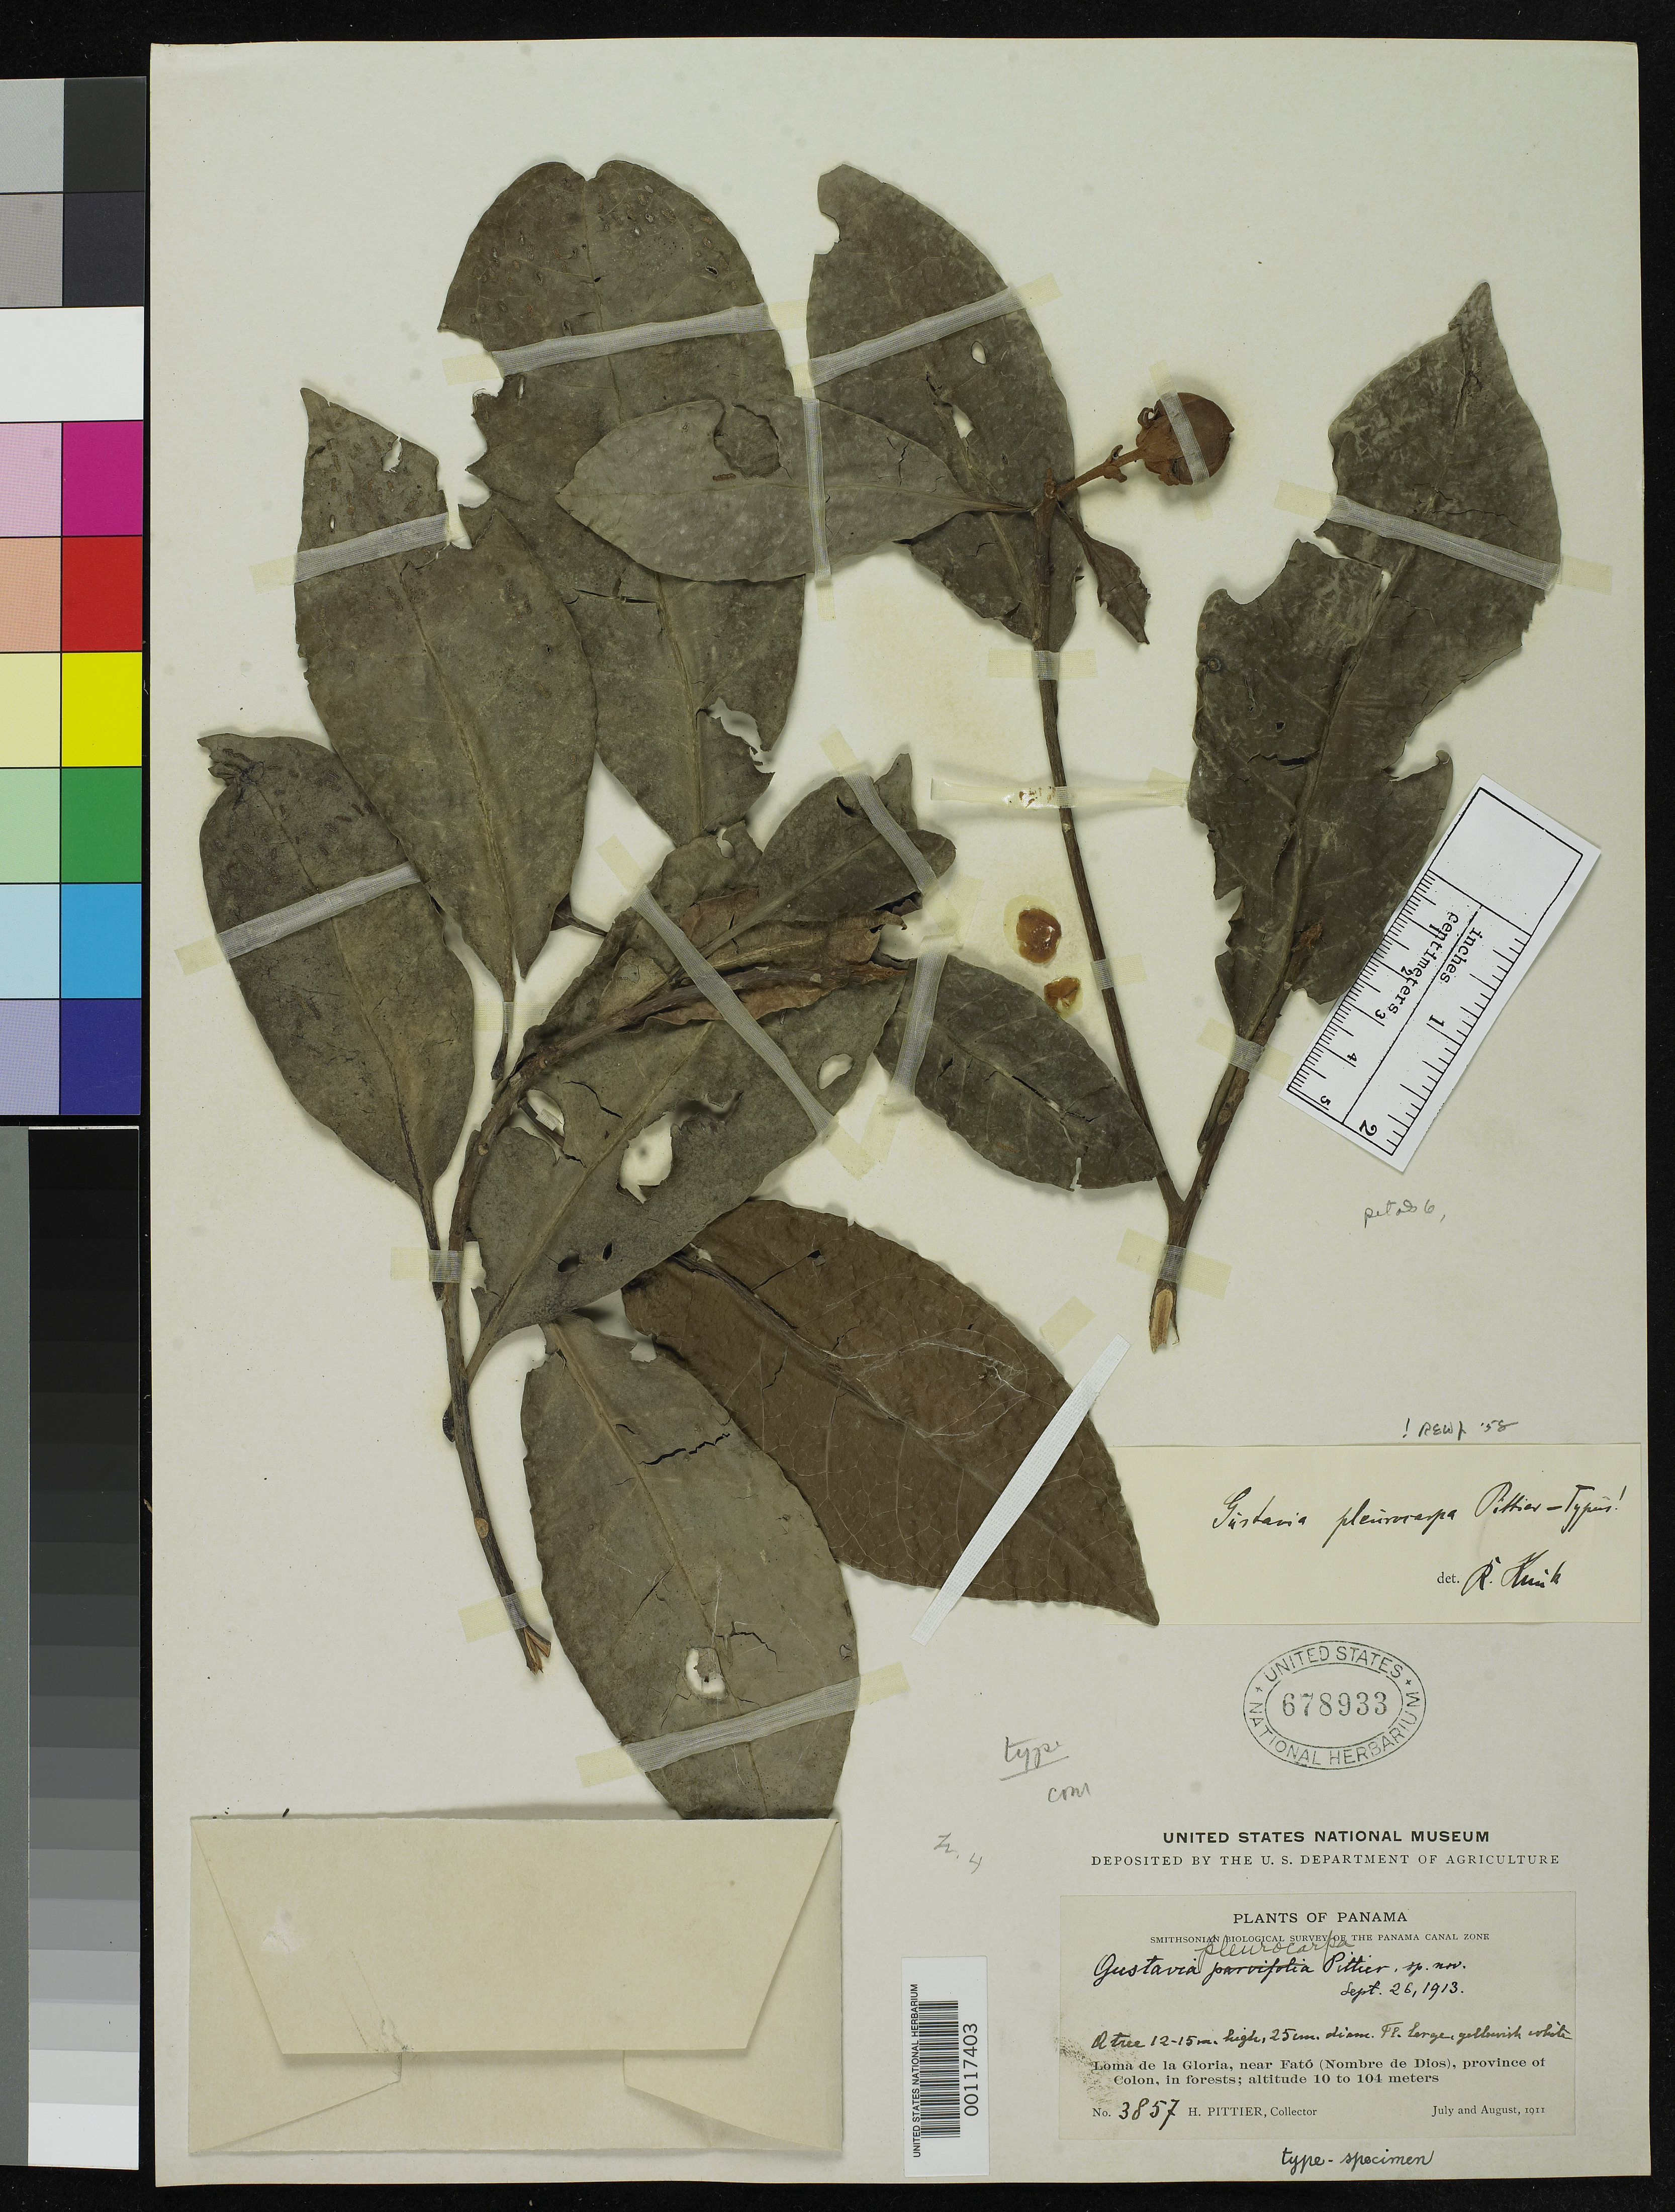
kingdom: Plantae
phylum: Tracheophyta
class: Magnoliopsida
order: Ericales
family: Lecythidaceae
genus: Gustavia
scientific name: Gustavia pleurocarpa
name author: Pittier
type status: Holotype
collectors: H. F. Pittier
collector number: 3857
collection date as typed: Jul 1911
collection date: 1911-07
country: Panama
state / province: Colón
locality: Loma de La Gloria, back of Fato.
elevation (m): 100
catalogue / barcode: US 678933